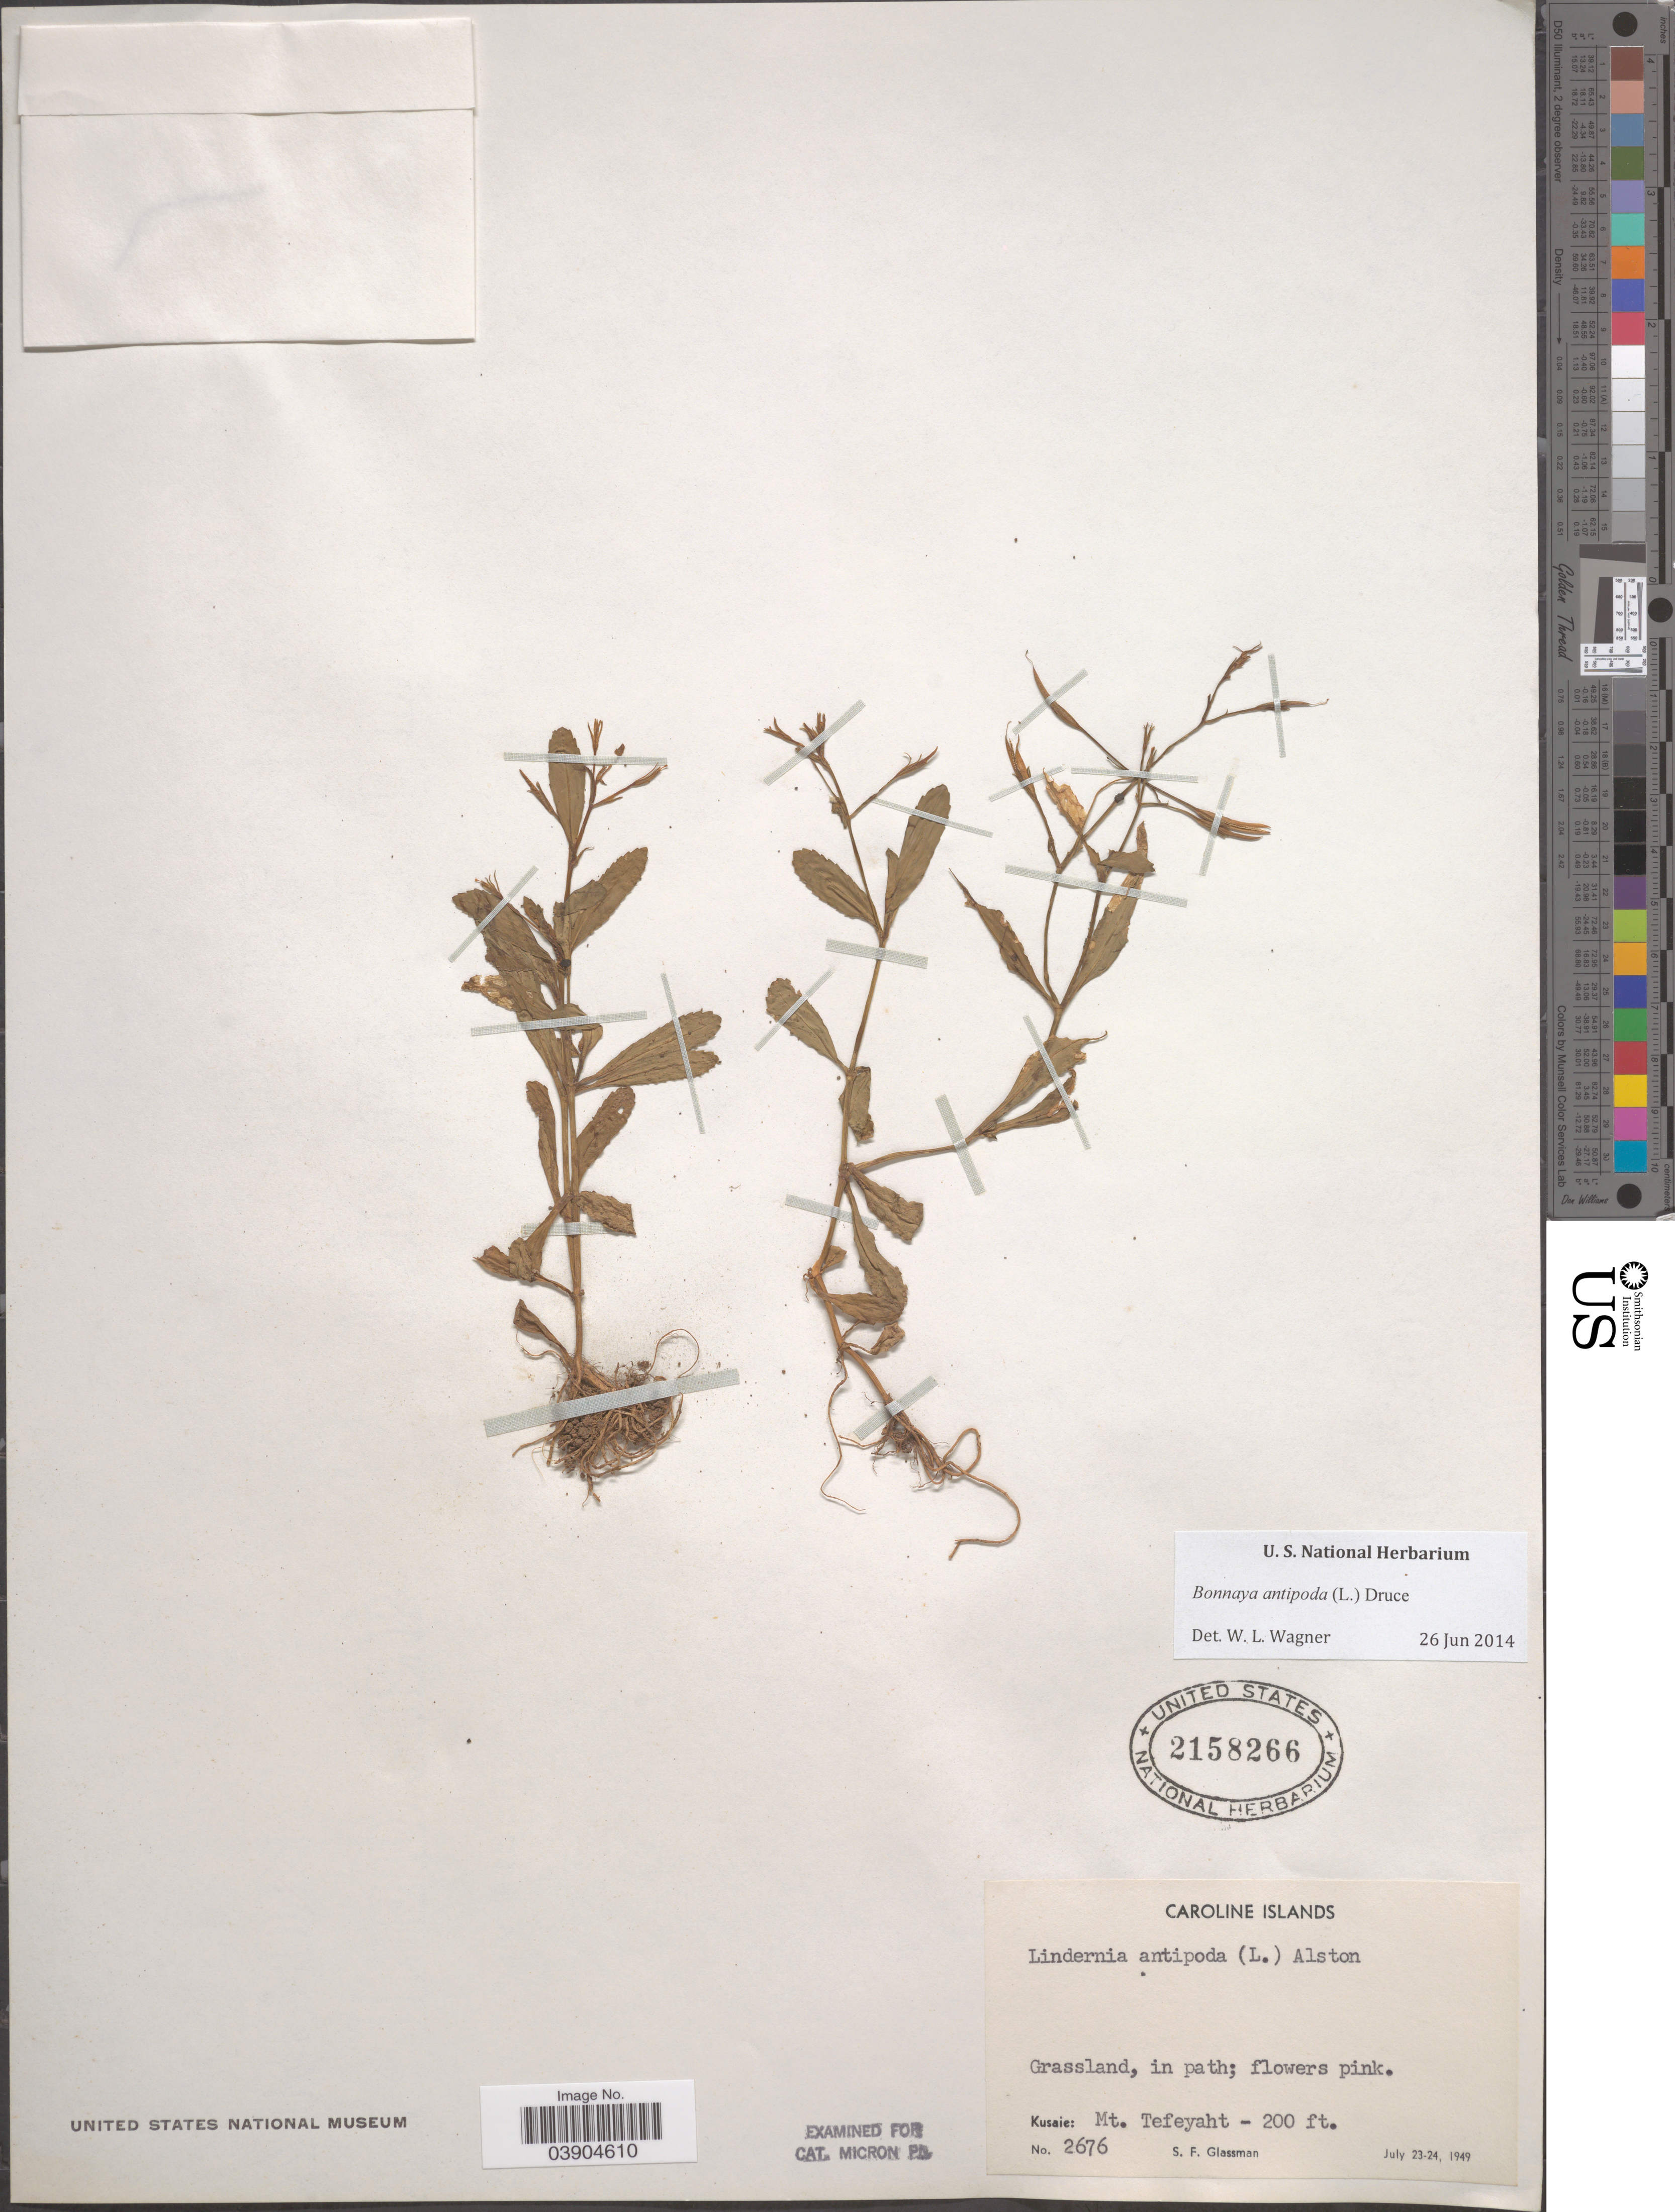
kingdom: Plantae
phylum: Tracheophyta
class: Magnoliopsida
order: Lamiales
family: Linderniaceae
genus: Lindernia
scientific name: Lindernia antipoda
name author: (L.) Alston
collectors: S. F. Glassman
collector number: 2676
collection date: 1949-07-23/1949-07-24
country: Micronesia, Federated States of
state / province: Kosrae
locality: Caroline Islands. Grassland. Kusaie: Mt. Tefeyaht.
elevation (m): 61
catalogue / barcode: US 2158266